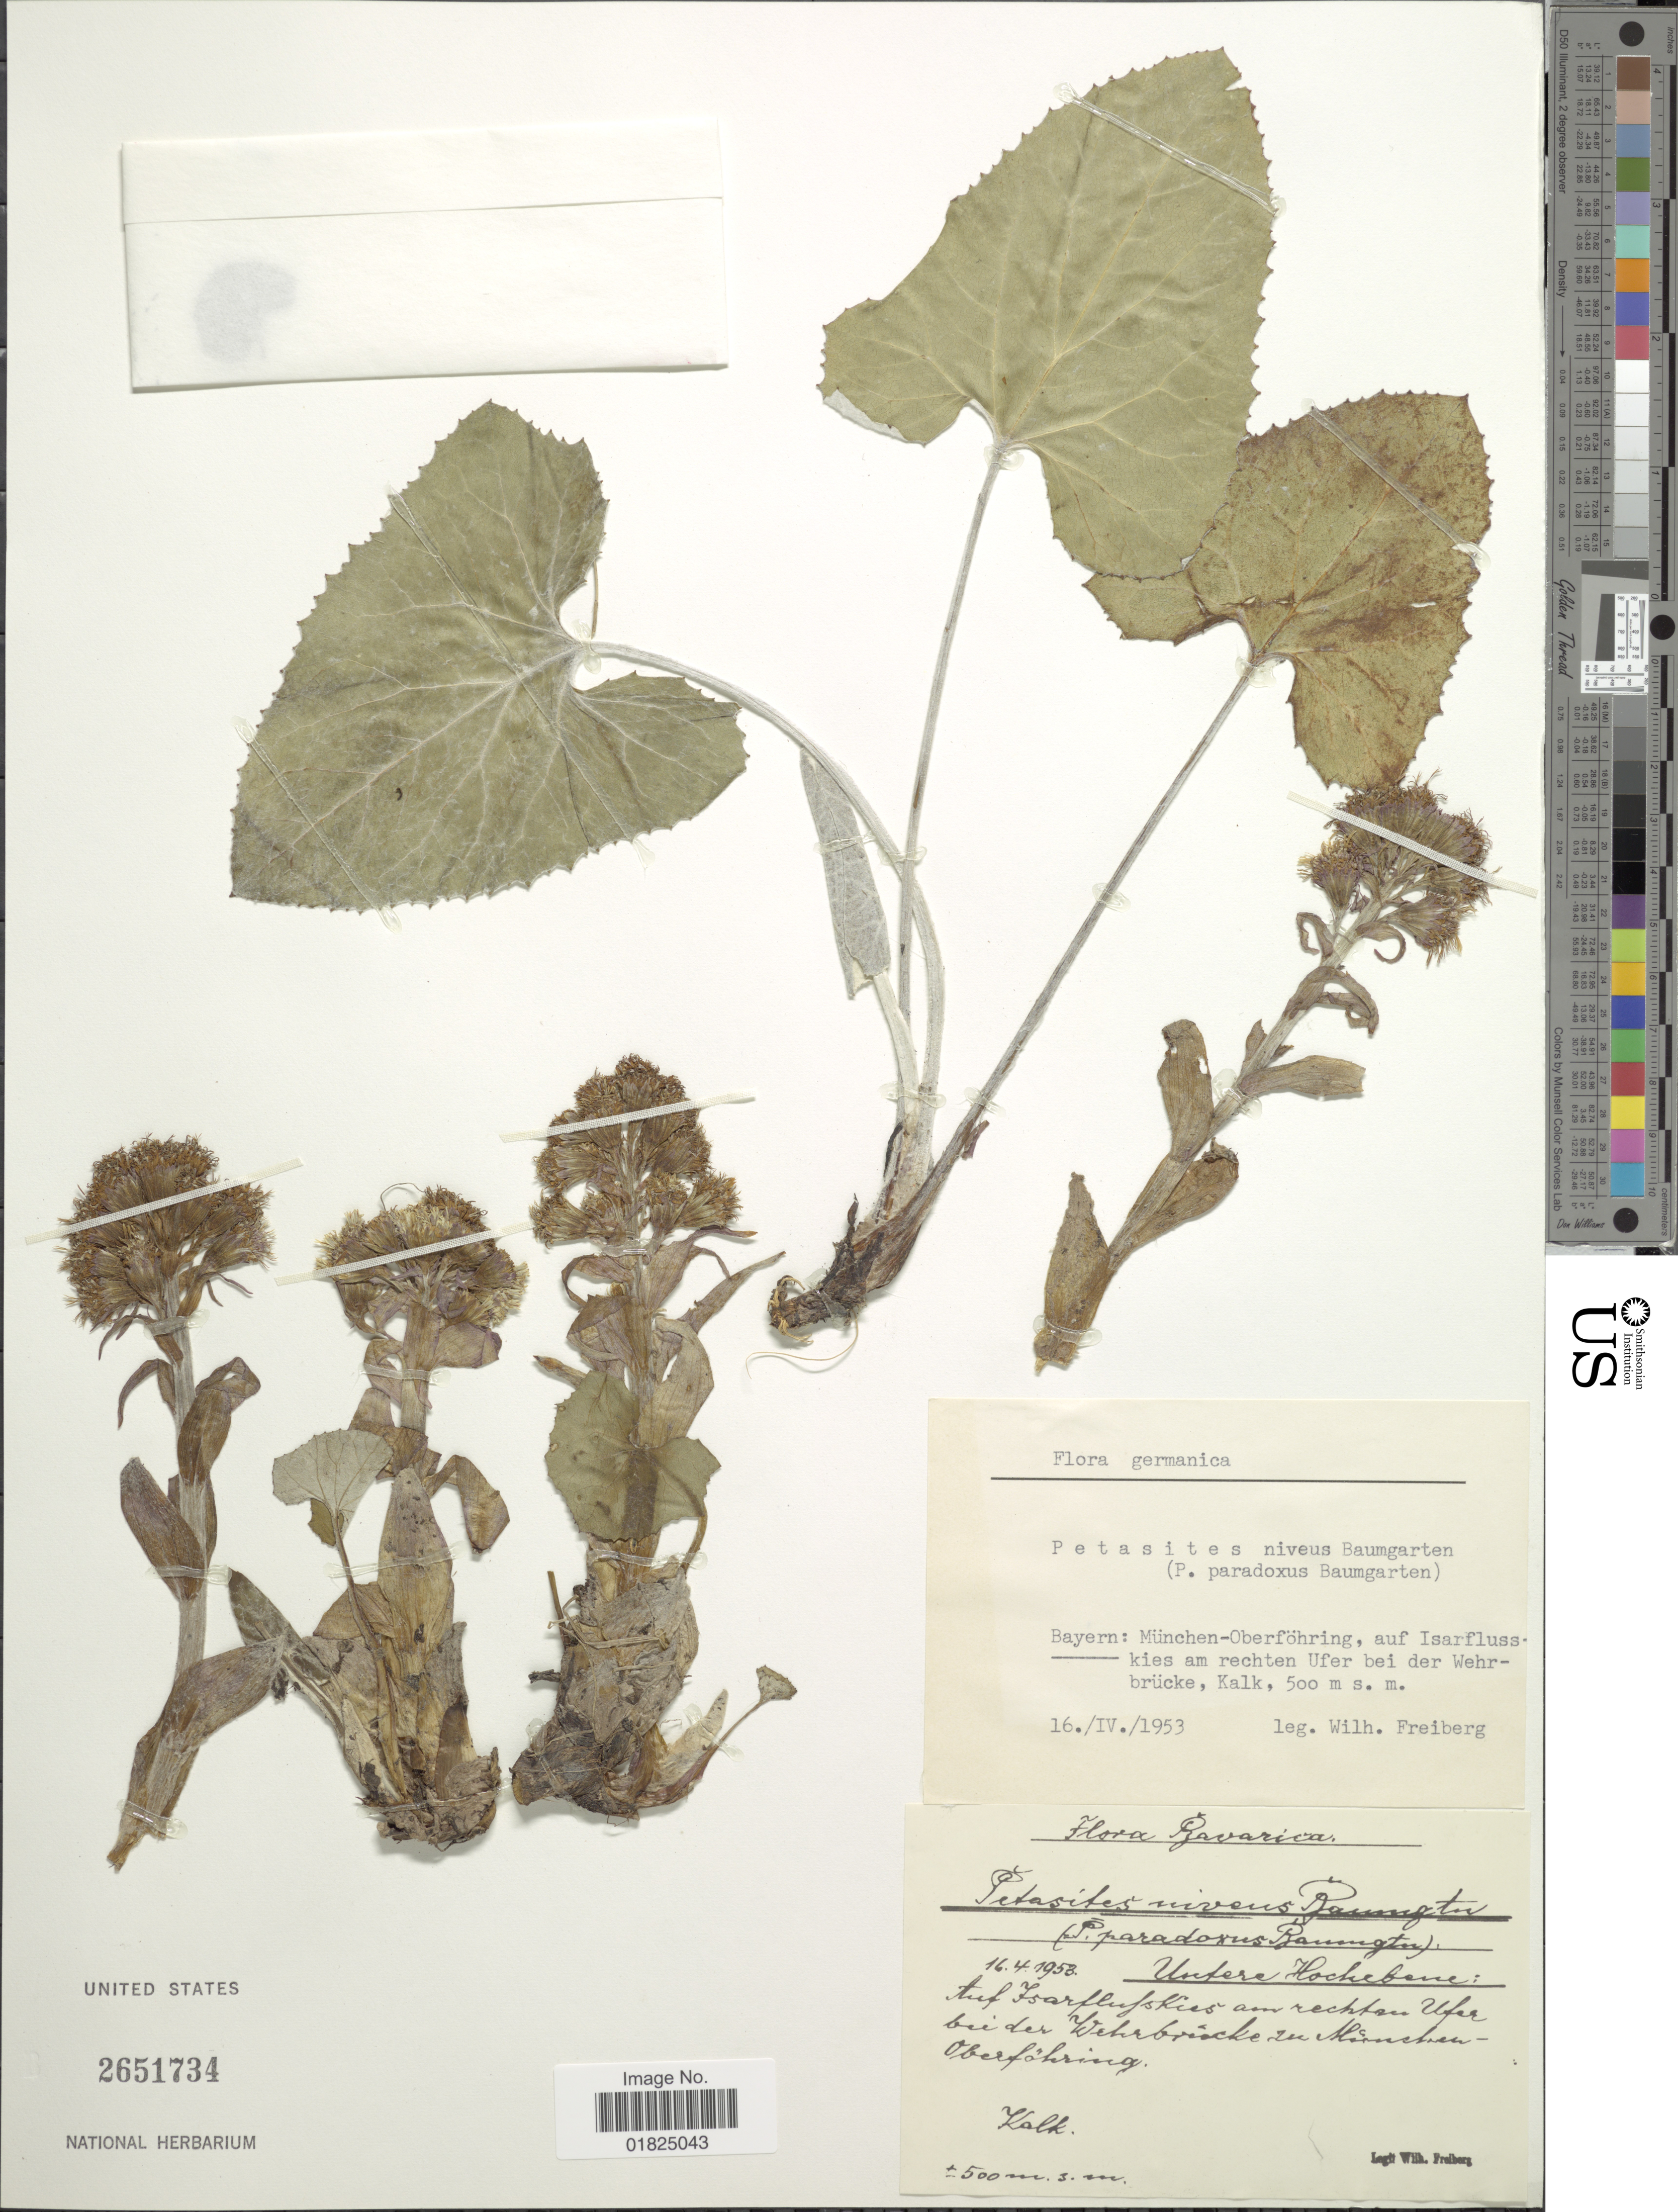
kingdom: Plantae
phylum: Tracheophyta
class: Magnoliopsida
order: Asterales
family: Asteraceae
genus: Petasites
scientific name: Petasites paradoxus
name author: (Retz.) Baumg.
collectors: W. Freiberg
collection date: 1953-04-16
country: Germany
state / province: Bayern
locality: München-Oberföhring. Auf Flusskies am rechten Isarufer bei der Wehrbrükke, Kalk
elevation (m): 500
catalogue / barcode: US 2651734